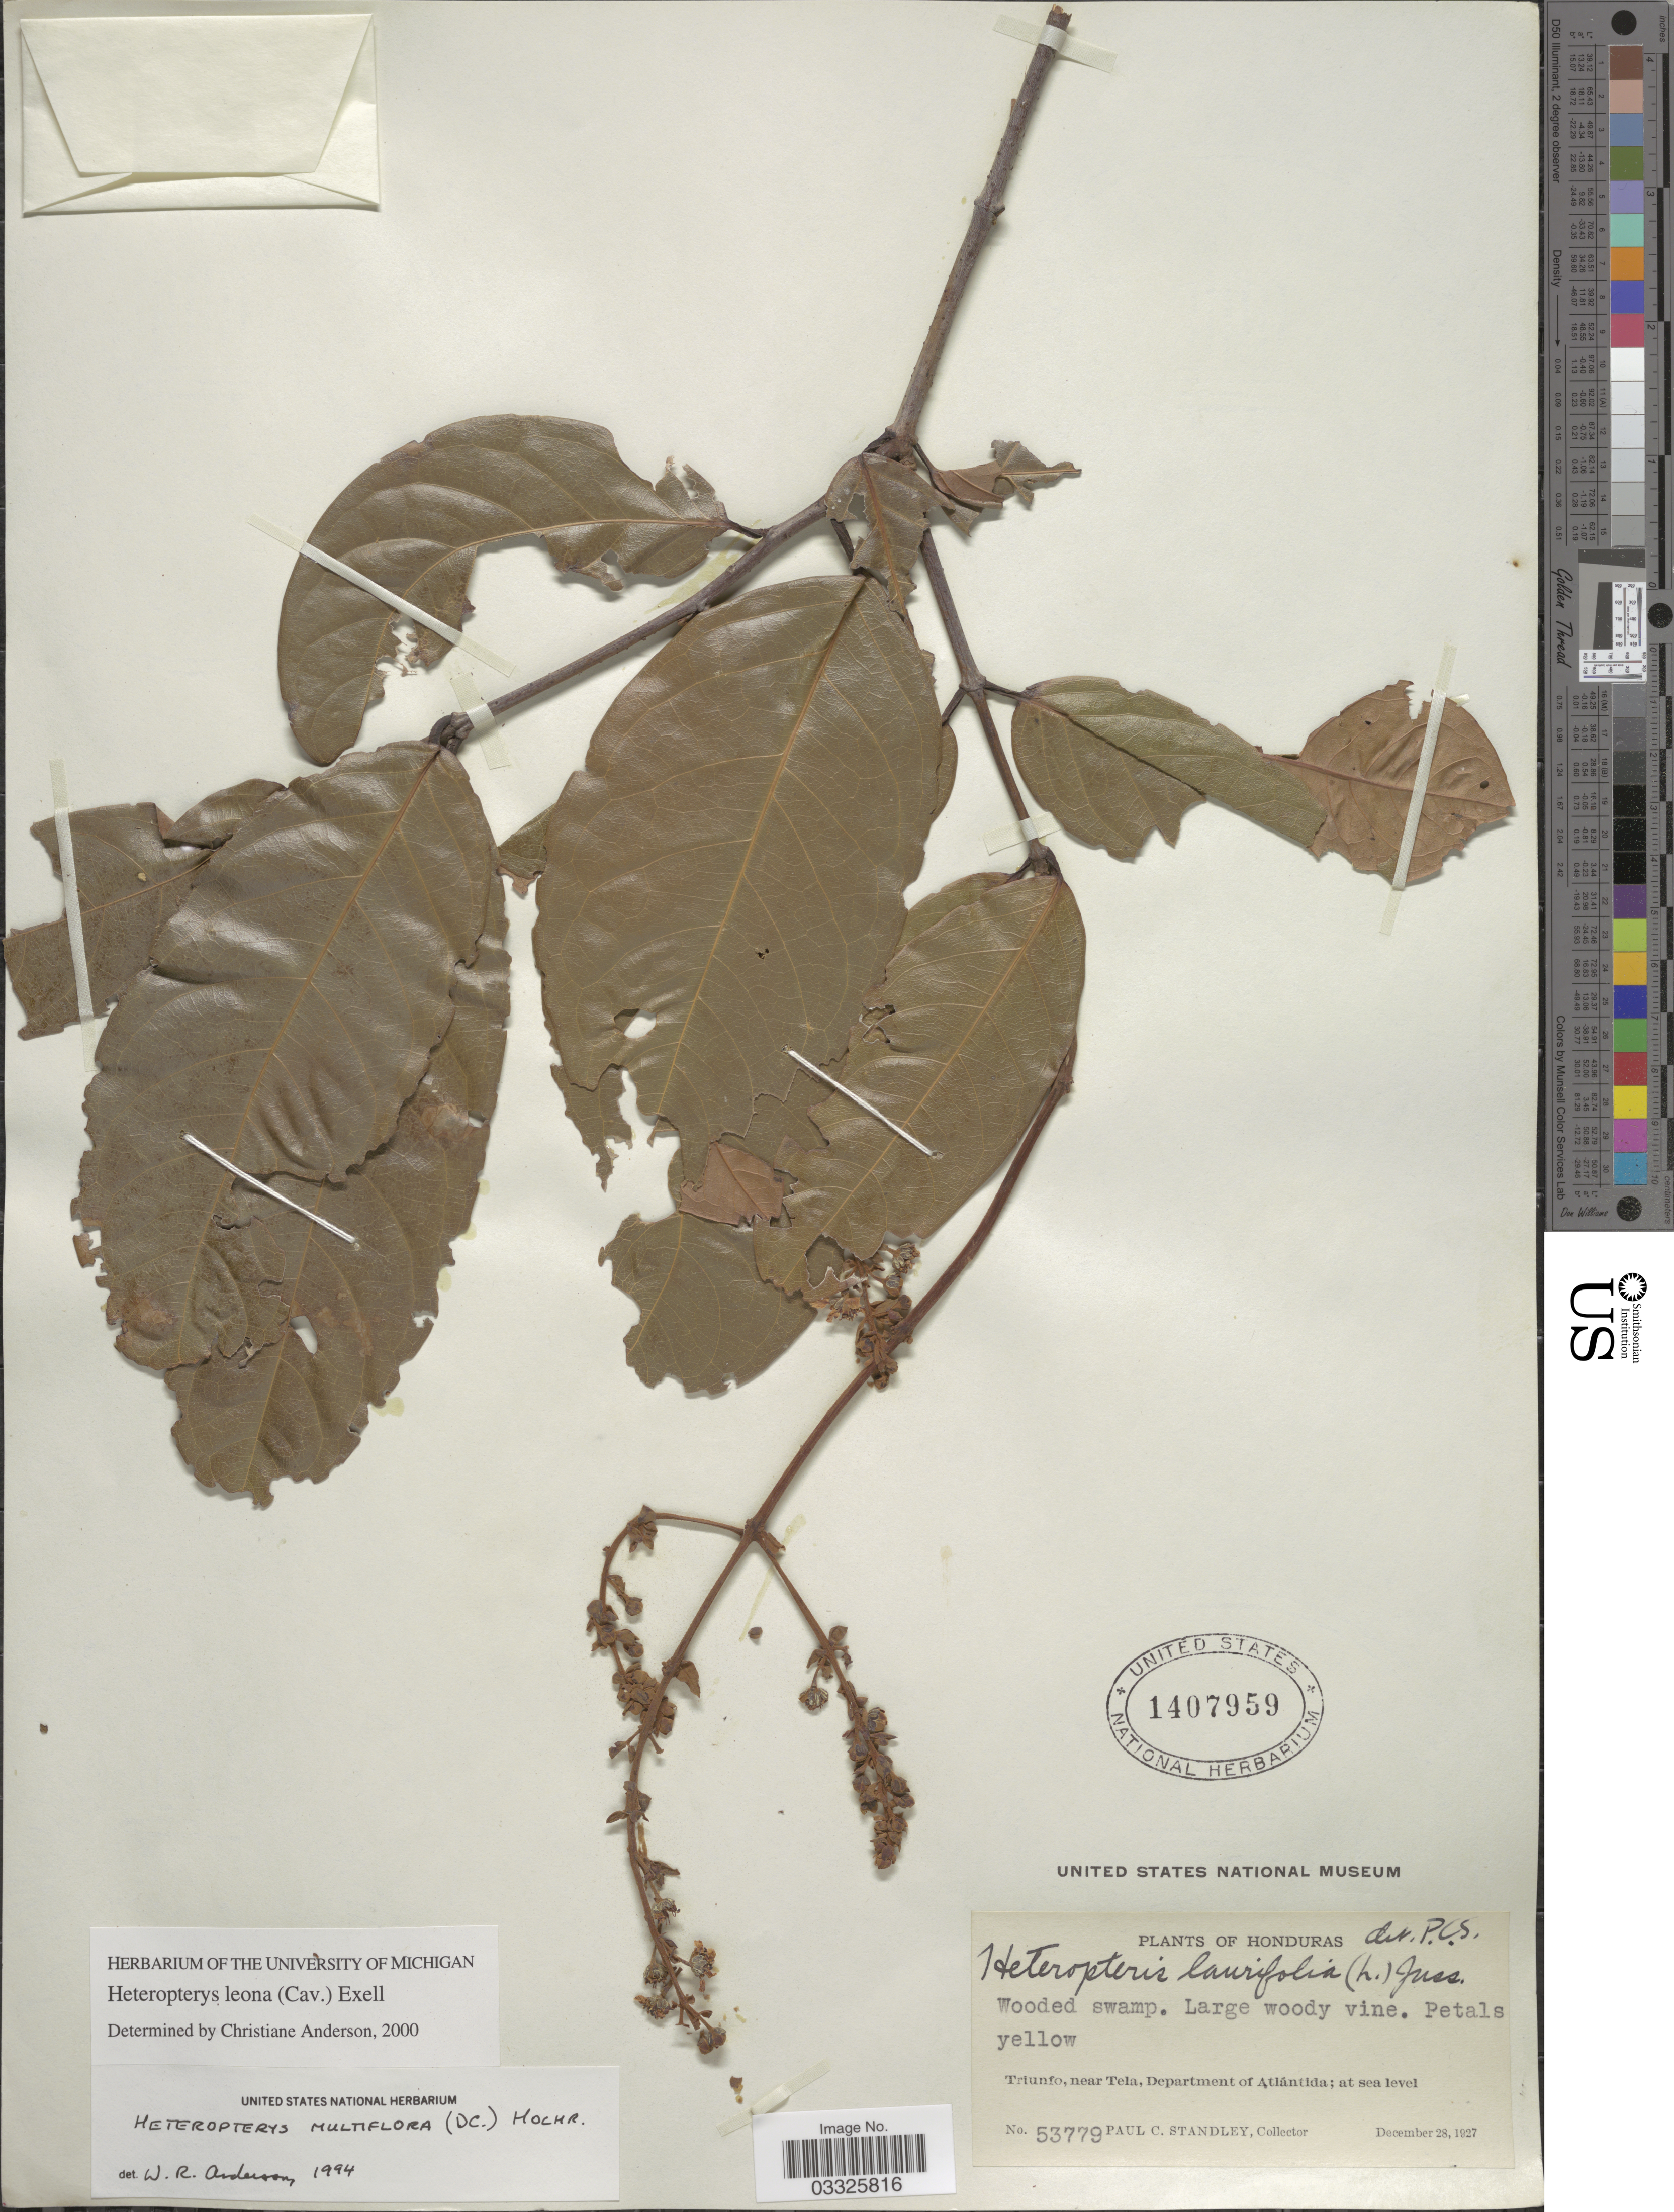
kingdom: Plantae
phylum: Tracheophyta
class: Magnoliopsida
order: Malpighiales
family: Malpighiaceae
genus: Heteropterys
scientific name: Heteropterys leona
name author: (Cav.) Exell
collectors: P. C. Standley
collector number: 53779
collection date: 1927-12-28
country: Honduras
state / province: Atlántida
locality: Triunfo, near Tela, Department of Atlántida.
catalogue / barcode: US 1407959